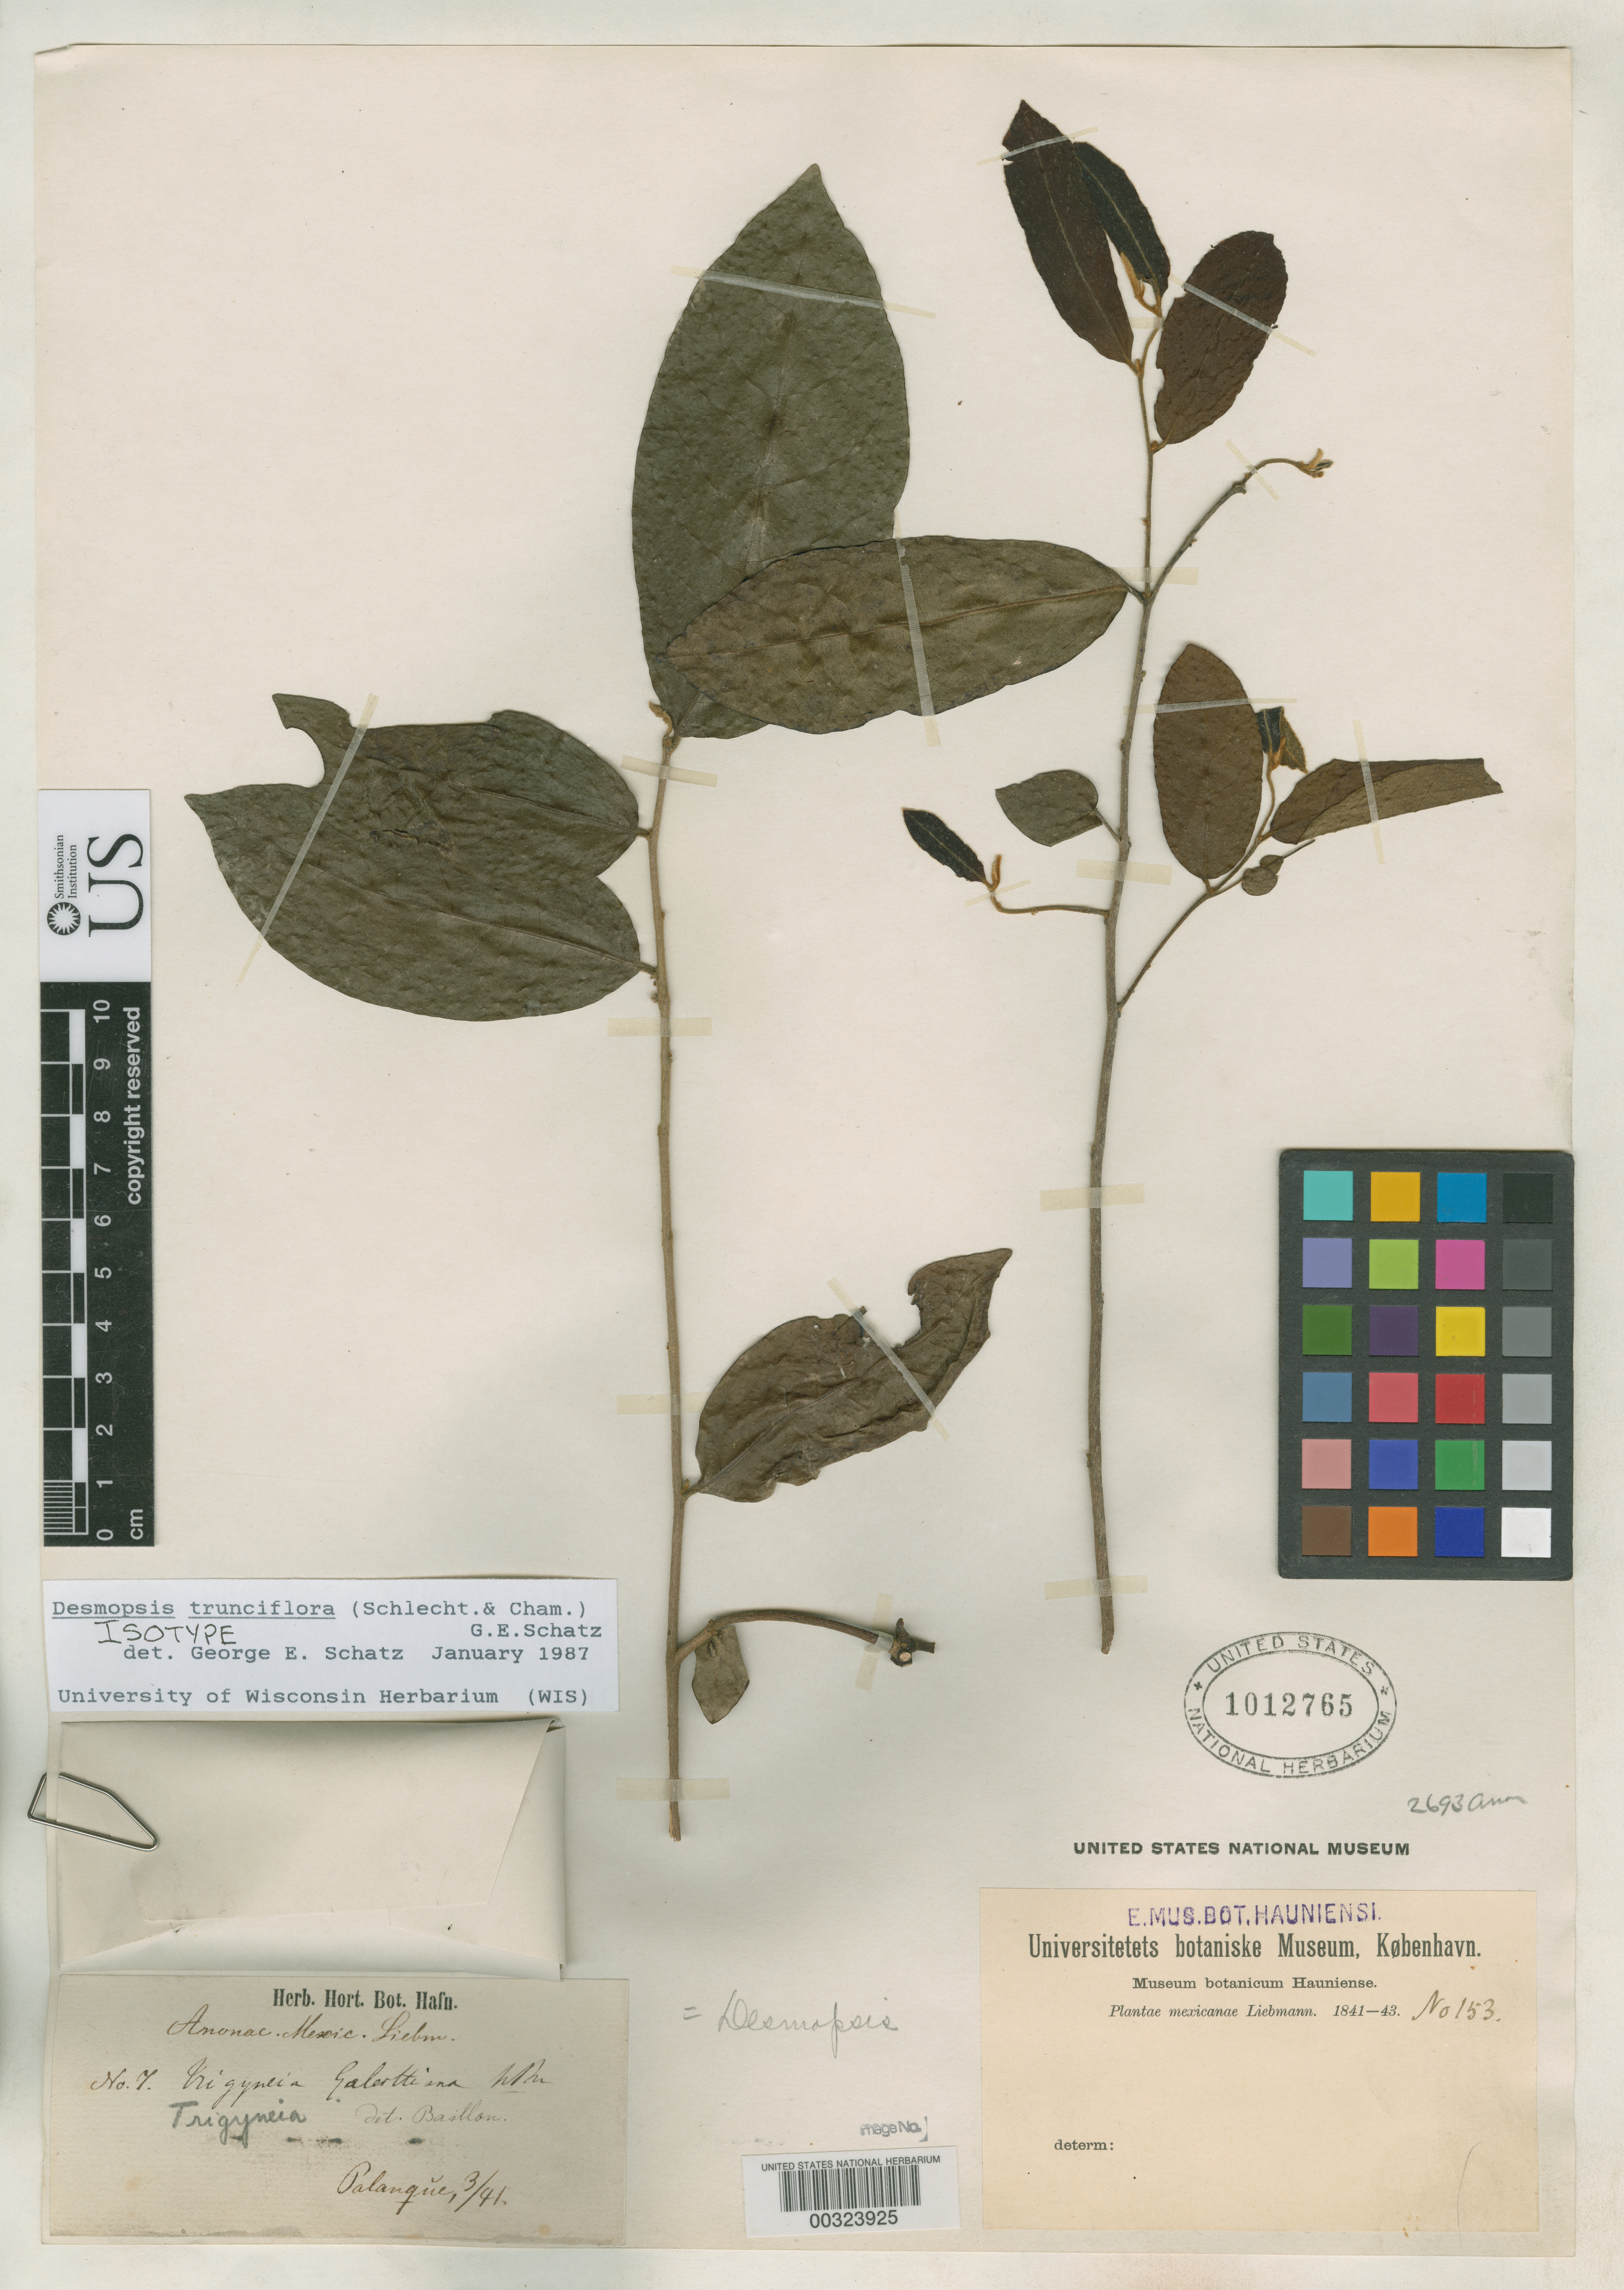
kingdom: Plantae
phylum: Tracheophyta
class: Magnoliopsida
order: Magnoliales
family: Annonaceae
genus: Trigynaea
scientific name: Trigynaea galeottiana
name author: Baill.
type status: Isotype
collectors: F. M. Liebmann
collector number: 07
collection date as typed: Mar 1841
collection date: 1841-03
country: Mexico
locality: Palanque.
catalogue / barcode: US 1012765